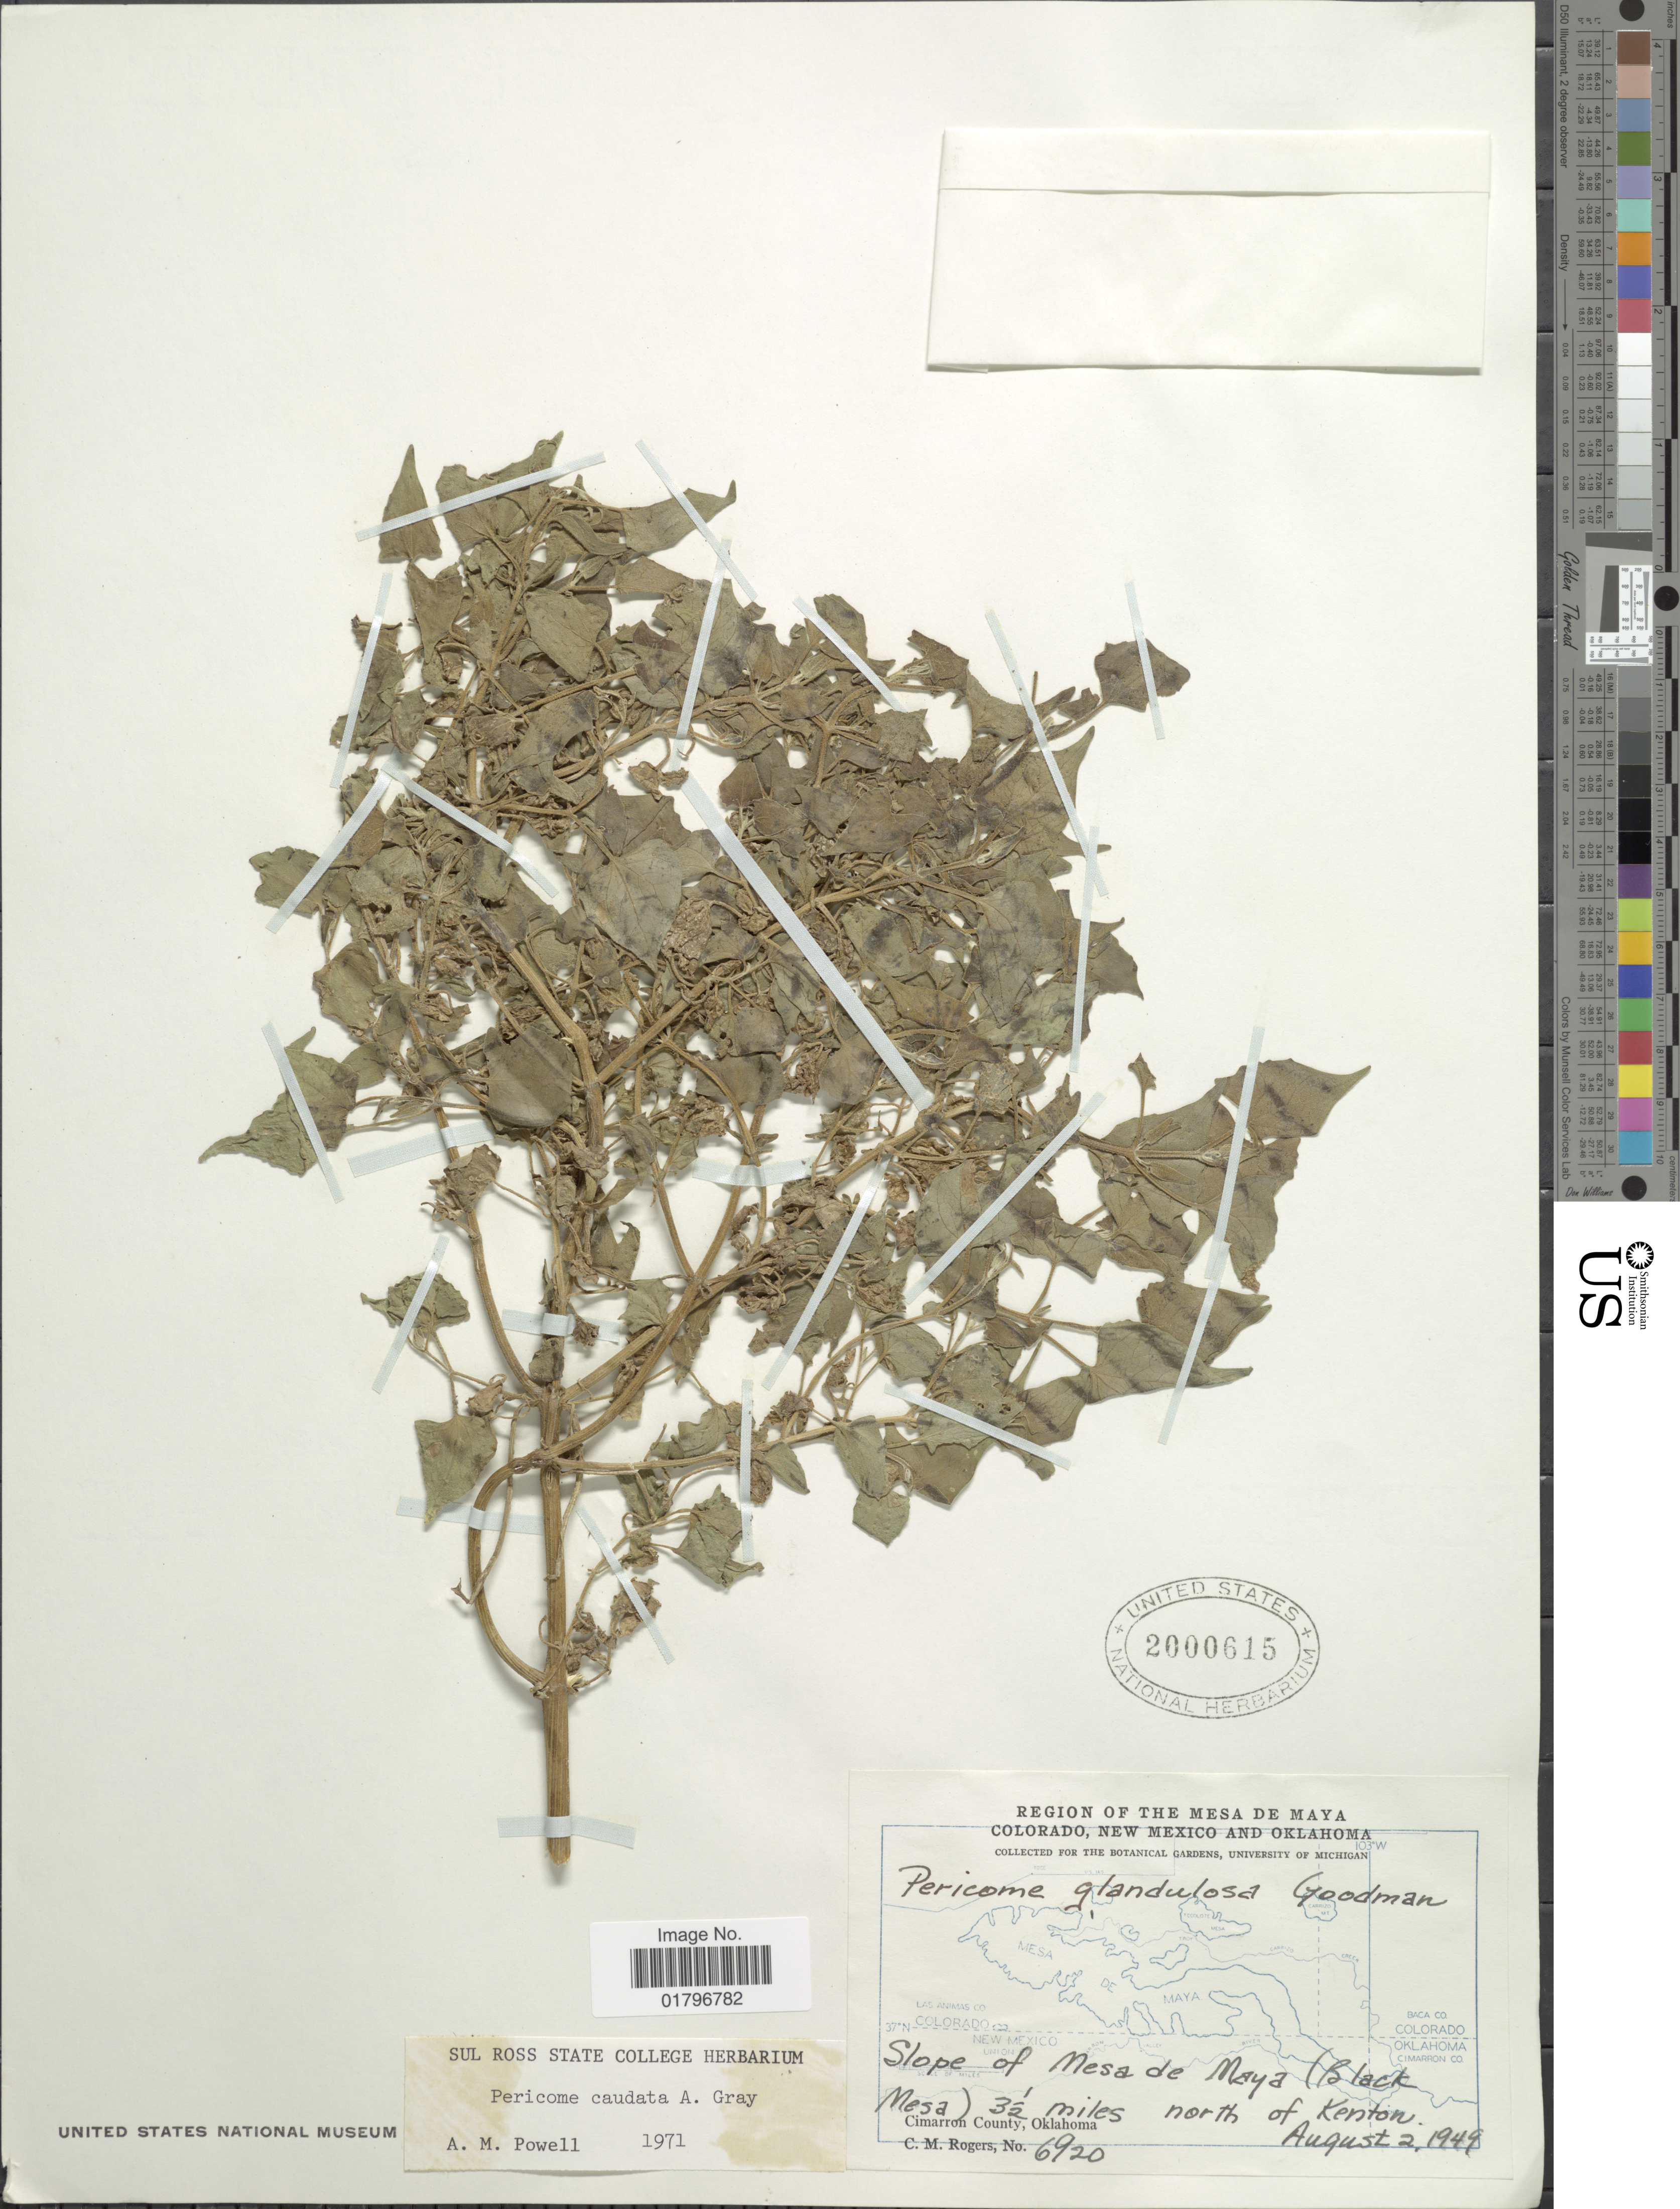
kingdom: Plantae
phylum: Tracheophyta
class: Magnoliopsida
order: Asterales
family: Asteraceae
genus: Pericome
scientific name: Pericome caudata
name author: A. Gray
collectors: C. M. Rogers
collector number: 6920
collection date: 1949-08-02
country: United States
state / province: Oklahoma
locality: Region of the Mesa de Maya. Colorado, New Mexico and Oklahoma. Slope of Mesa de Maya (Black Mesa) 3½ miles north of Kenton, Cimarron County, Oklahoma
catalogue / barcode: US 2000615